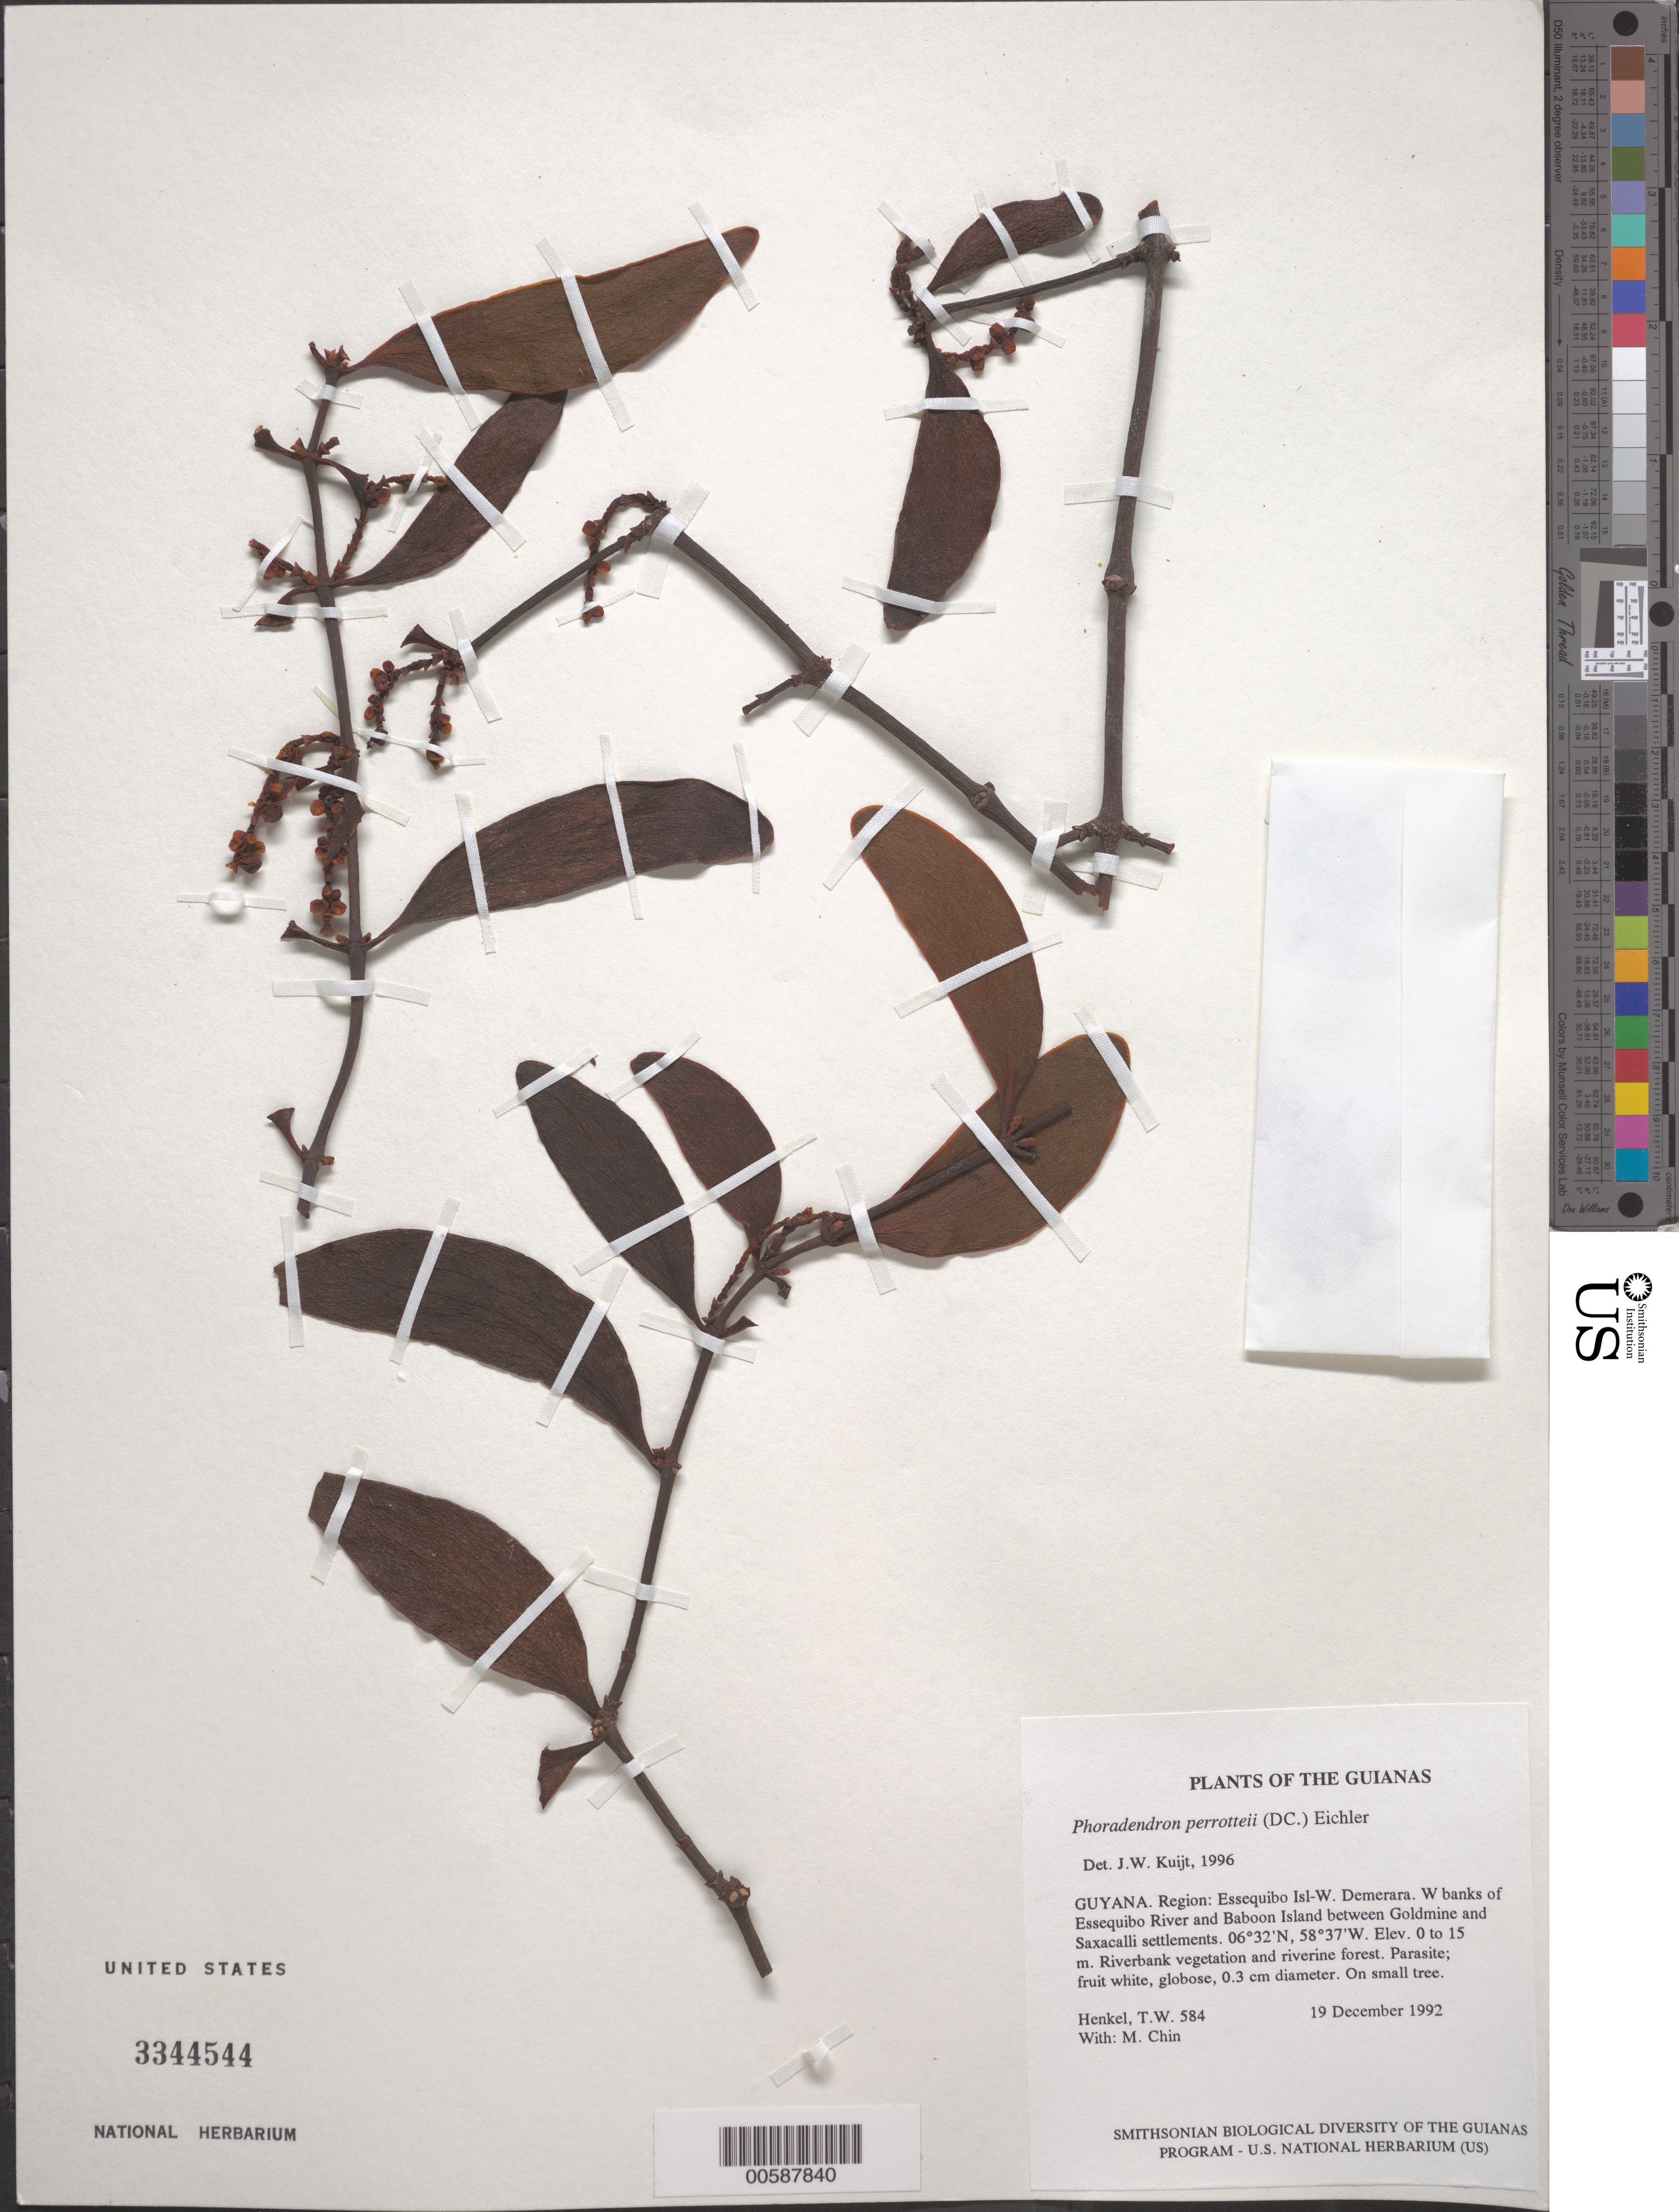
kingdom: Plantae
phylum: Tracheophyta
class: Magnoliopsida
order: Santalales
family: Viscaceae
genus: Phoradendron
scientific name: Phoradendron perrottetii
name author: (DC.) Eichler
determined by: Kuijt, Job, (CANADA)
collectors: T. Henkel & M. Chin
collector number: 584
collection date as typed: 19 December 1992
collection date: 1992-12-19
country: Guyana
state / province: Essequibo Isl-W. Demerara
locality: W banks of Essequibo River and Baboon Island between Goldmine and Saxacalli settlements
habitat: Riverbank vegetation and riverine forest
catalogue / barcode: US 3344544